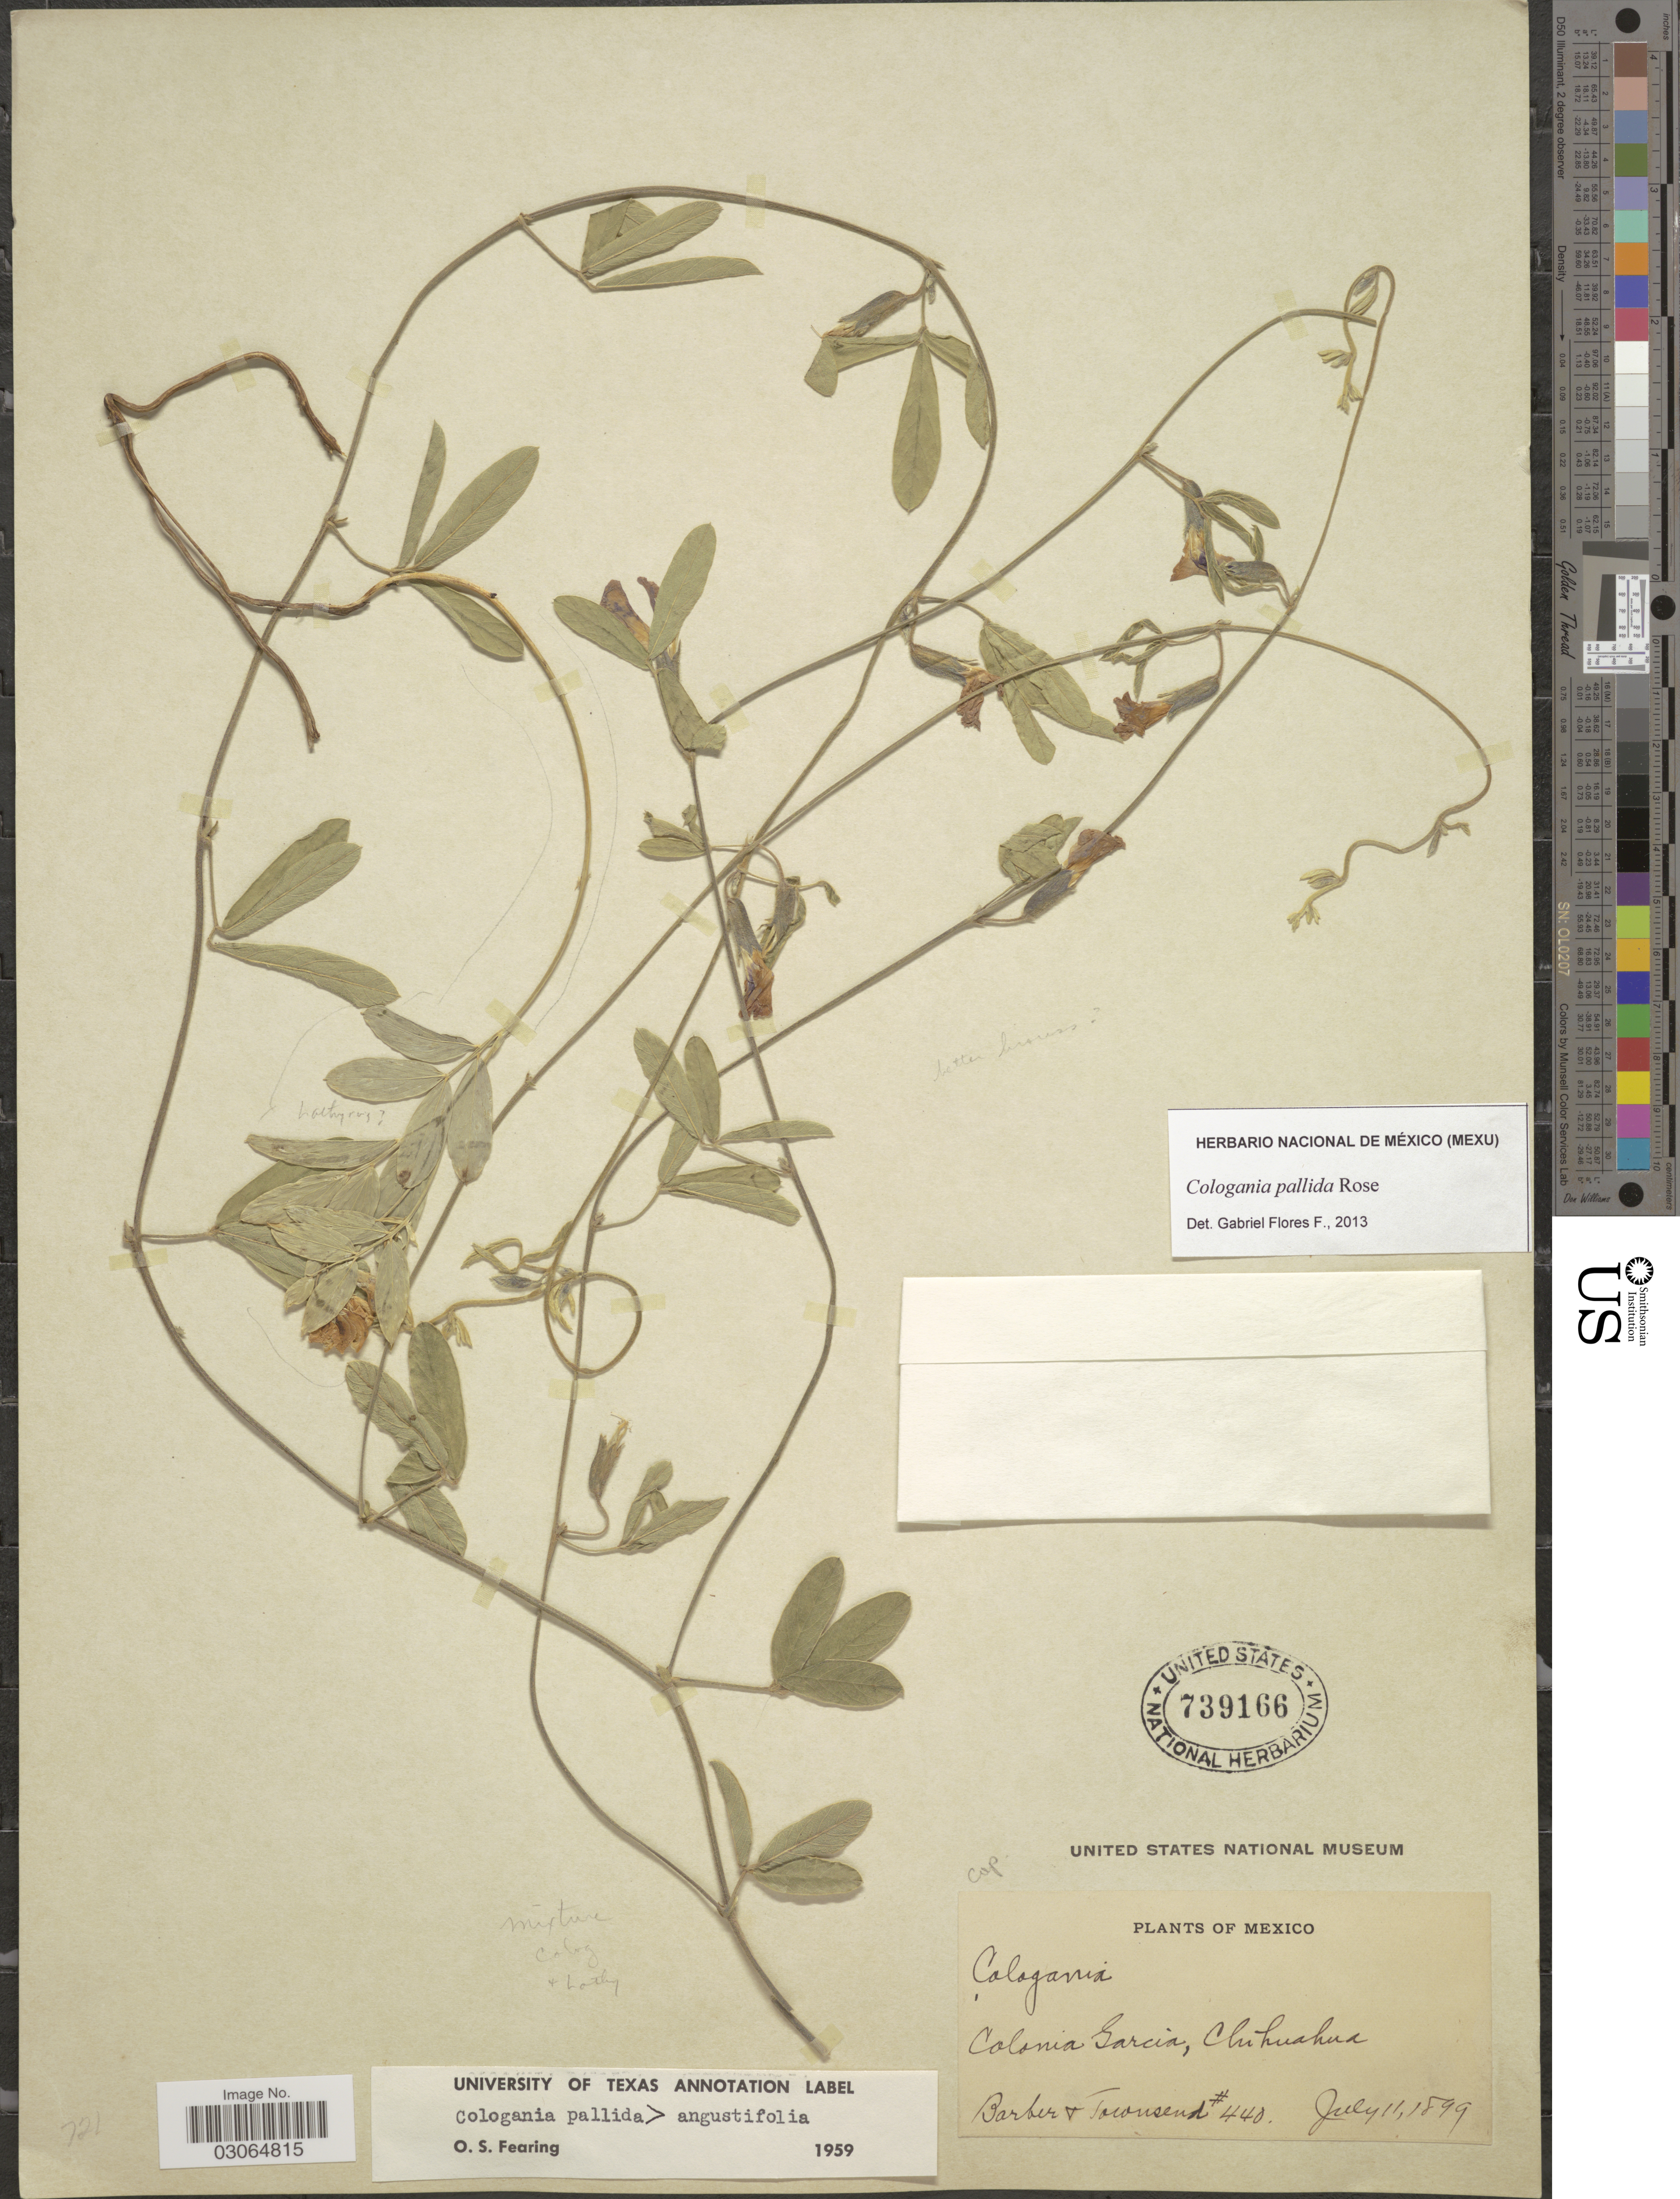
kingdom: Plantae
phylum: Tracheophyta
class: Magnoliopsida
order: Fabales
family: Fabaceae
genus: Cologania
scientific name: Cologania pallida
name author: Rose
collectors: -. Barber & Townsend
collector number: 440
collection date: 1899-07-11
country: Mexico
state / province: Chihuahua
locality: Colonia Garcia.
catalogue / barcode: US 739166